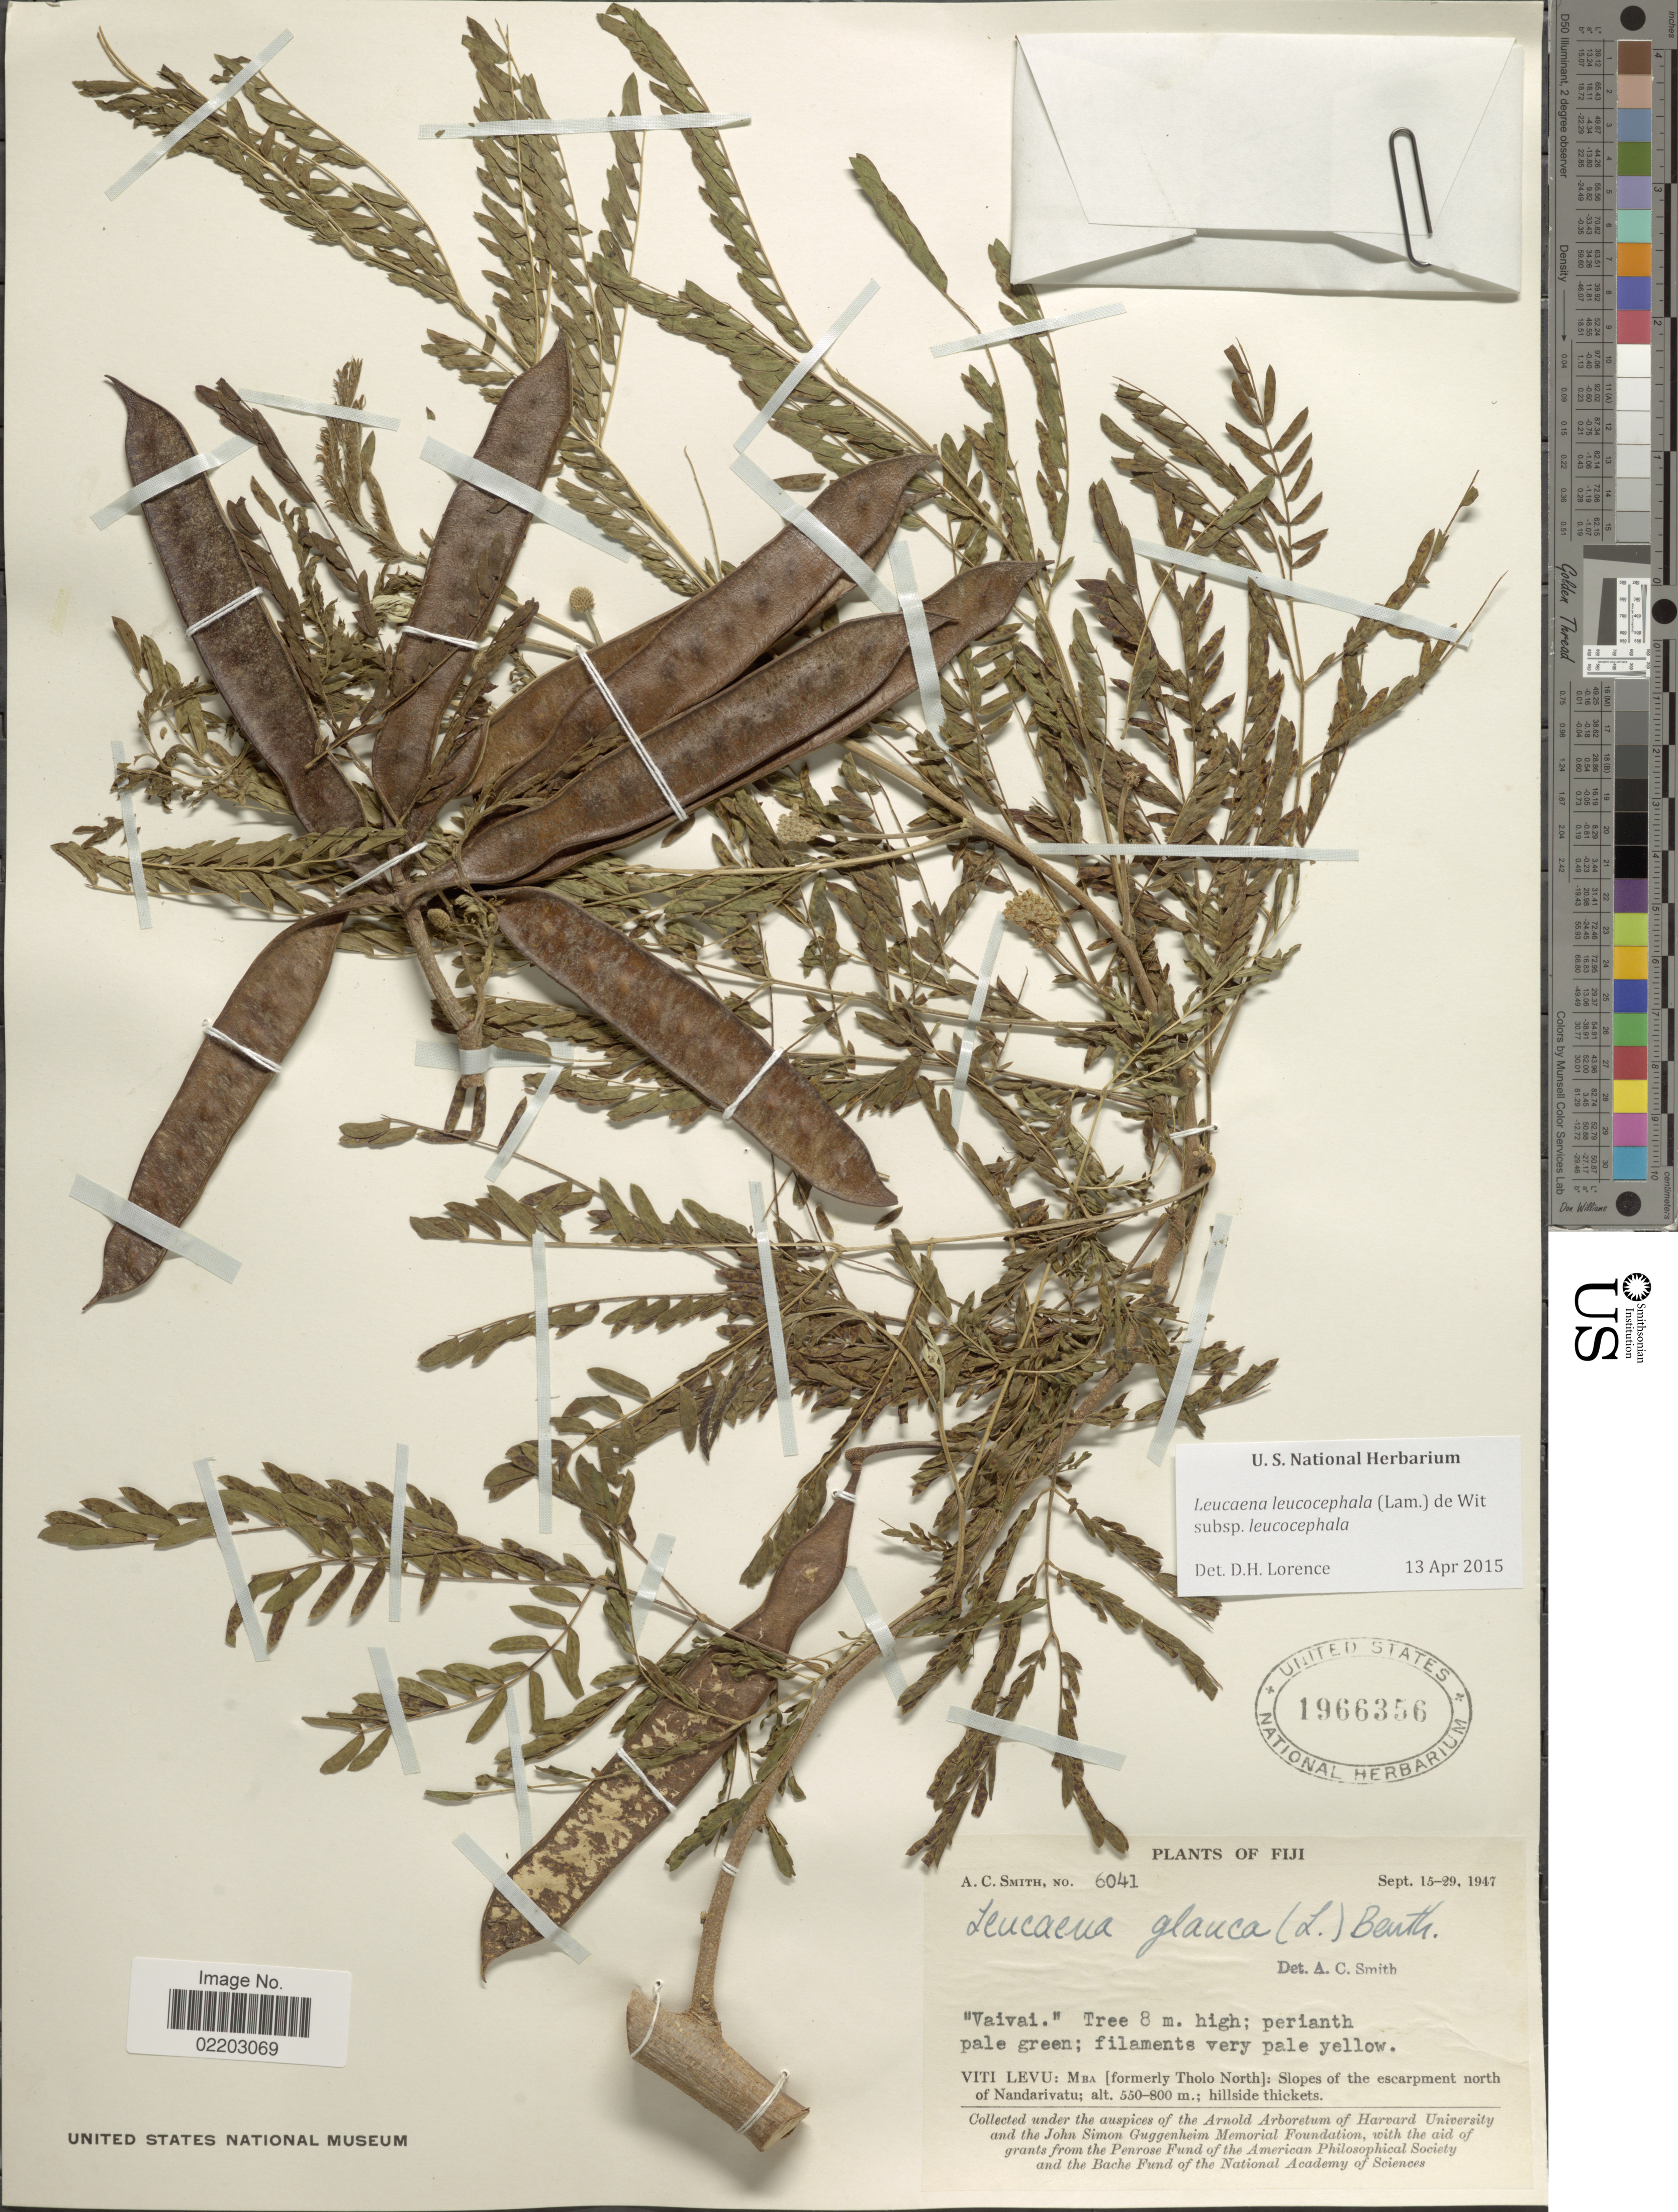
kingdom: Plantae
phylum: Tracheophyta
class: Magnoliopsida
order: Fabales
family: Fabaceae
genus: Leucaena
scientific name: Leucaena leucocephala subsp. leucocephala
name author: (Lam.) de Wit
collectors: A. C. Smith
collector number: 6041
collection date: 1947-09-15/1947-09-29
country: Fiji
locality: Viti Levu: Mba [formerly Tholo North]: Slopes of the escarpment north of Nandarivatu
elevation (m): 550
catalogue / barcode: US 1966356